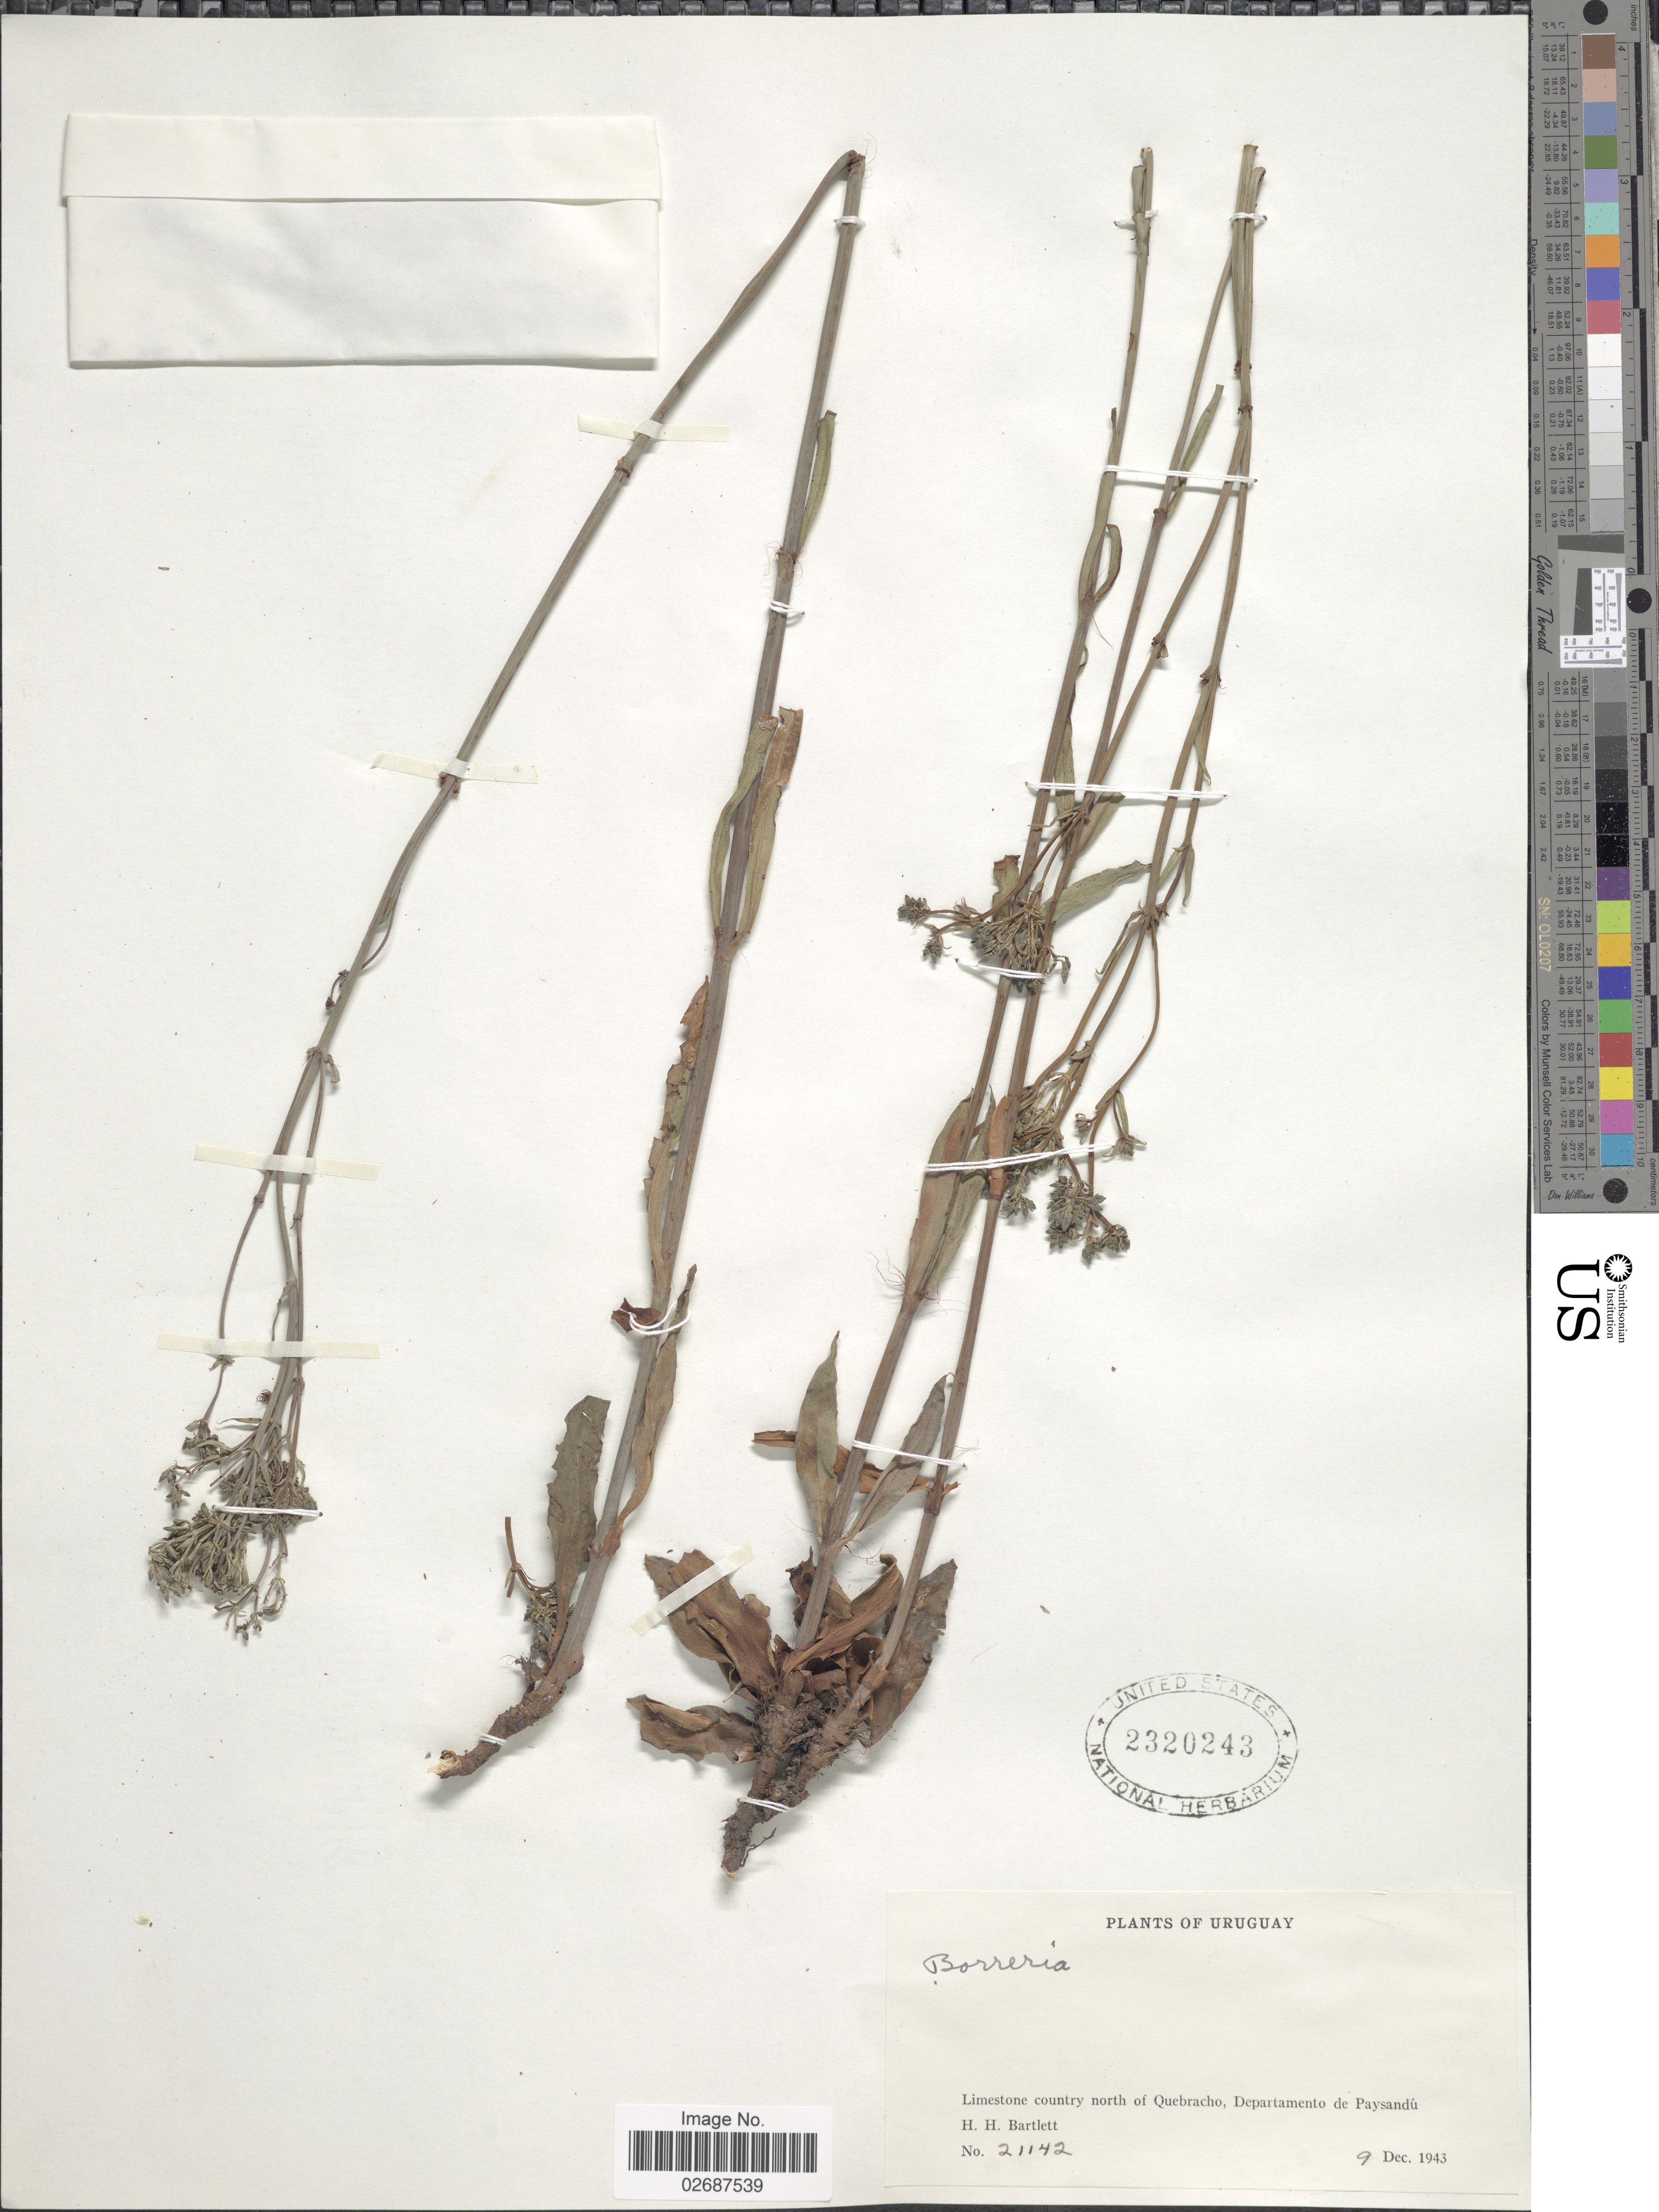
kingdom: Plantae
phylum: Tracheophyta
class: Magnoliopsida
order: Gentianales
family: Rubiaceae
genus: Galianthe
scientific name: Galianthe fastigiata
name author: Griseb.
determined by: Florentin, Mariela Nunez, (CTES), Instituto de Botanica del Nordeste (ARGENTINA)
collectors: H. H. Bartlett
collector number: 21142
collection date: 1943-12-09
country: Uruguay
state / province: Paysandu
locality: Limestone country north of Quebracho.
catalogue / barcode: US 2320243